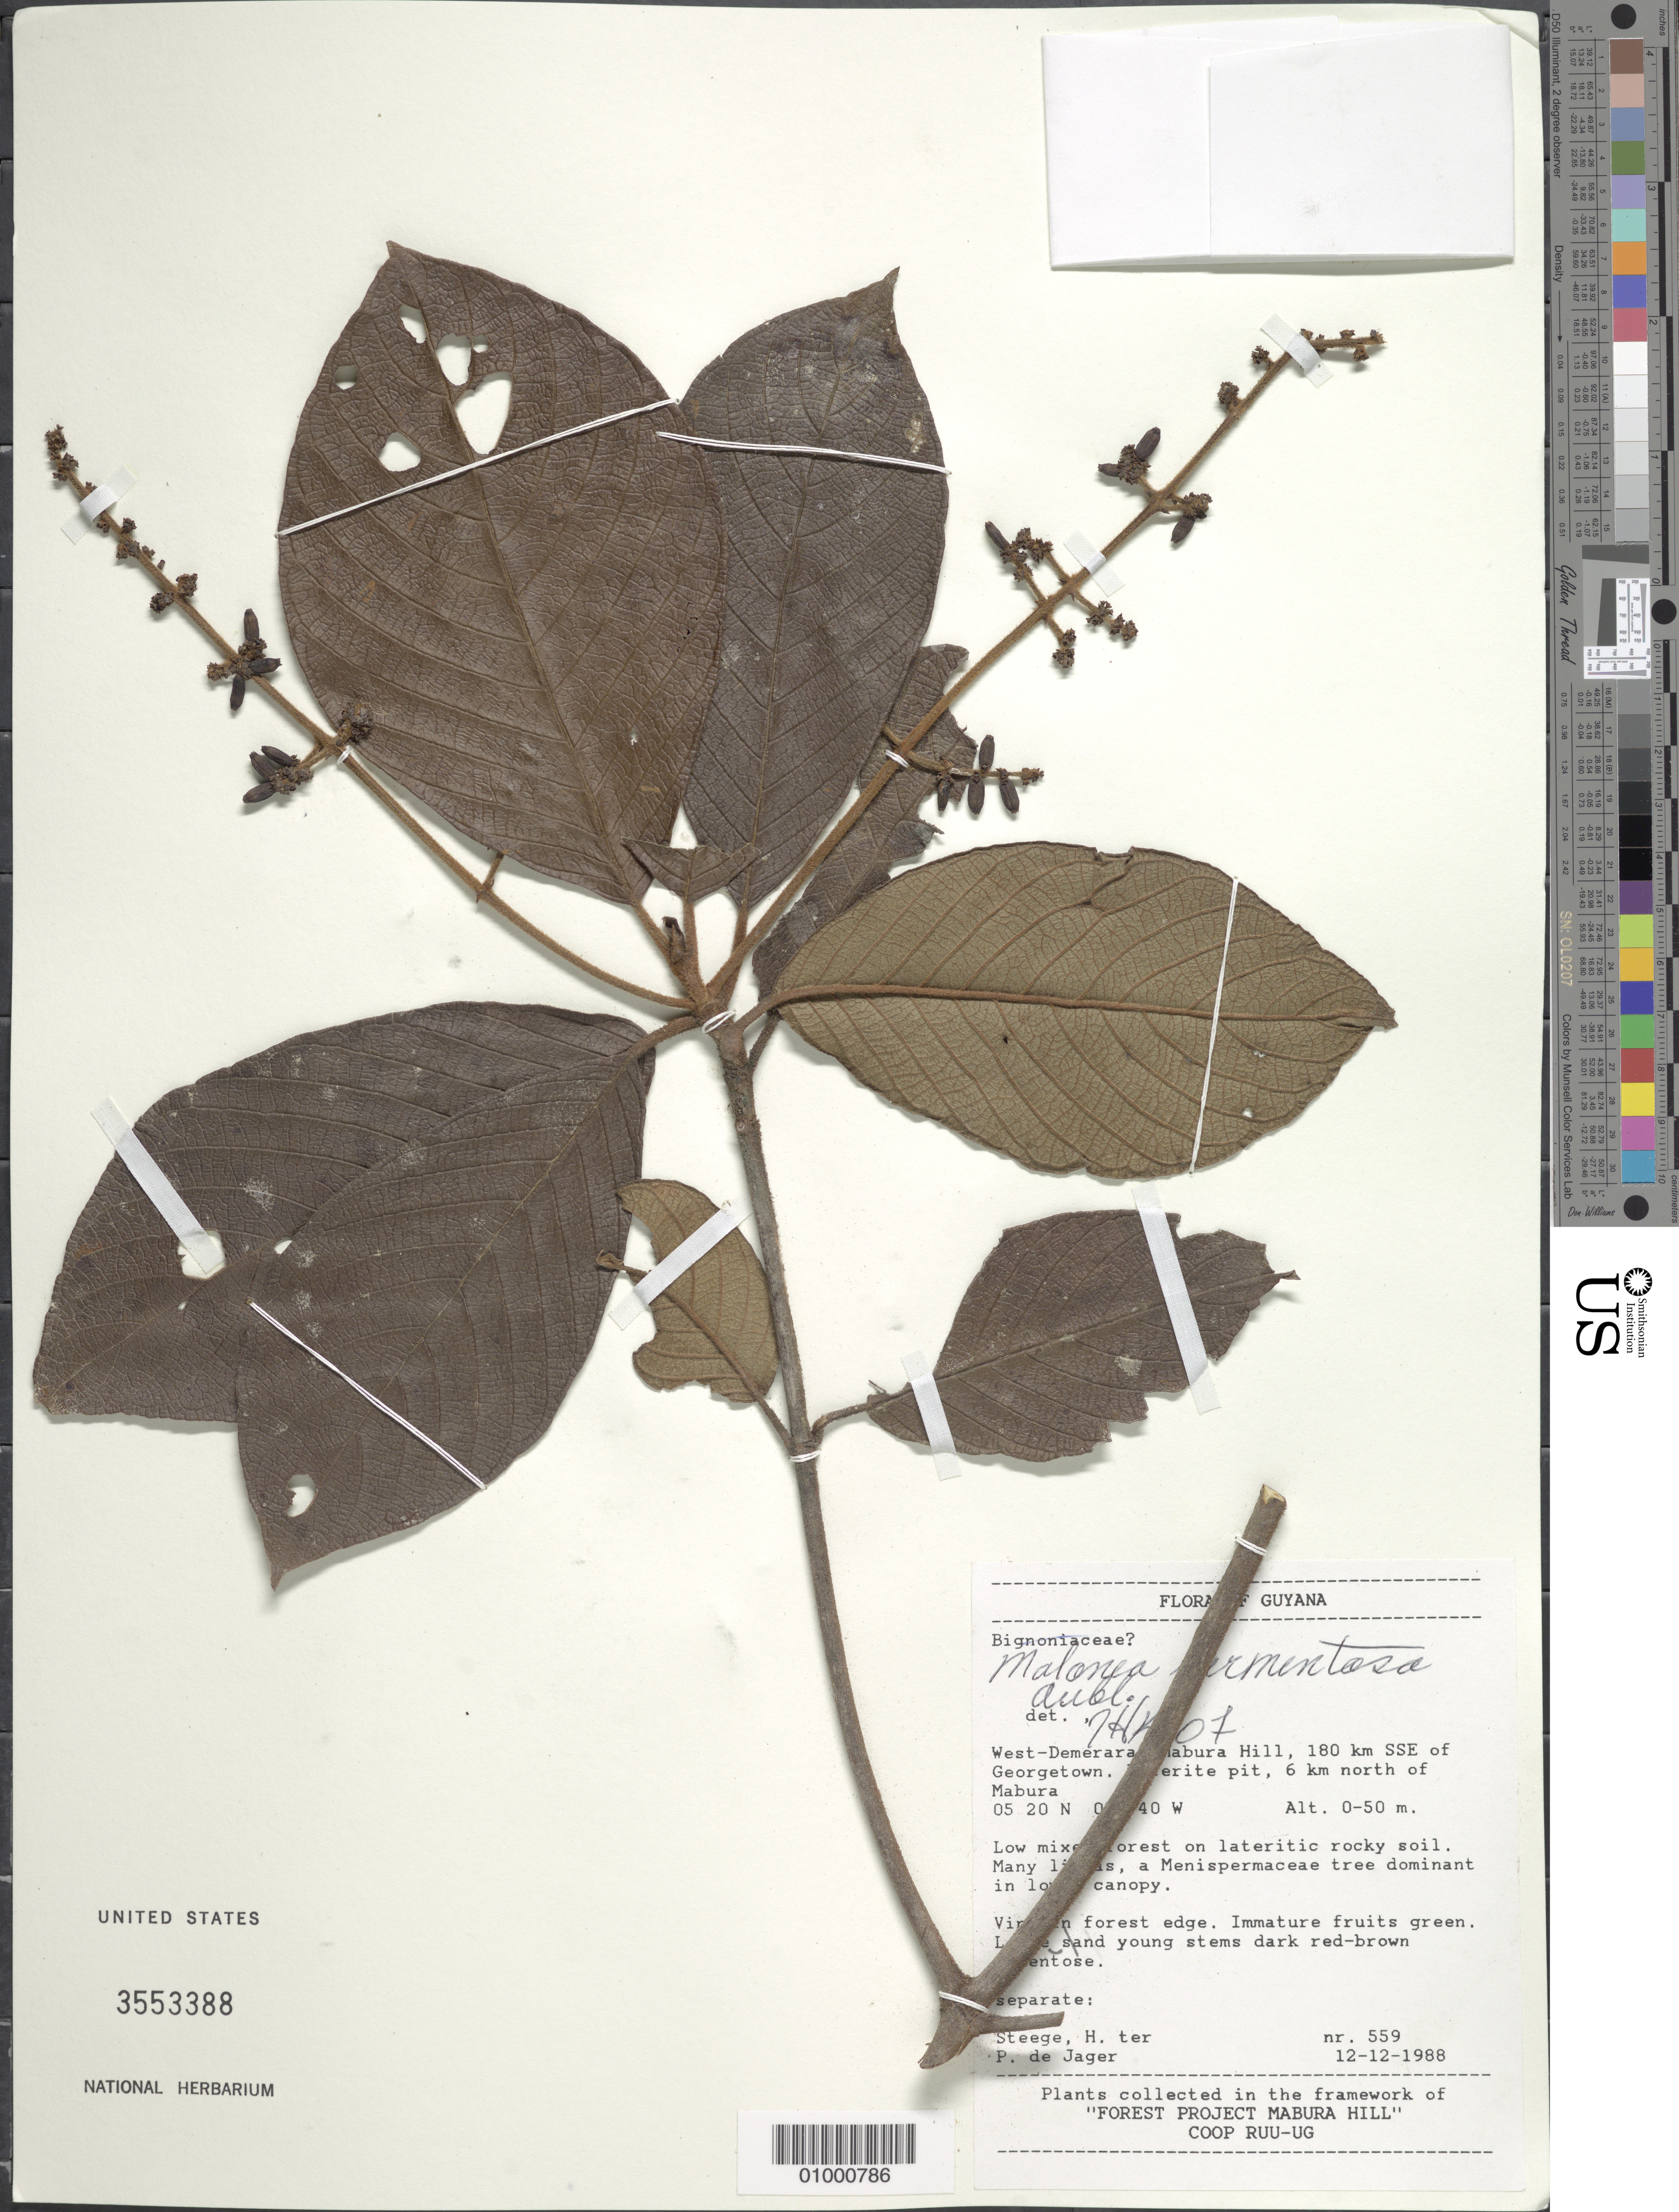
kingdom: Plantae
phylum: Tracheophyta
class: Magnoliopsida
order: Gentianales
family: Rubiaceae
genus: Malanea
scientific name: Malanea sarmentosa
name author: Aubl.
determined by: Kirkbride, J. H.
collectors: H. ter Steege & P. De Jager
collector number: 559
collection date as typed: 12-Dec-88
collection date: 1988-12-12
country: Guyana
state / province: U. Demerara-Berbice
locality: Mabura Hill, 180 km SSE of Georgetown. 6 km north of Mabura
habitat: Low mixed forest on lateritic rocky soil. Many lianas, a Menispermaceae tree dominant in lower canopy; in forest edge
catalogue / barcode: US 3553388